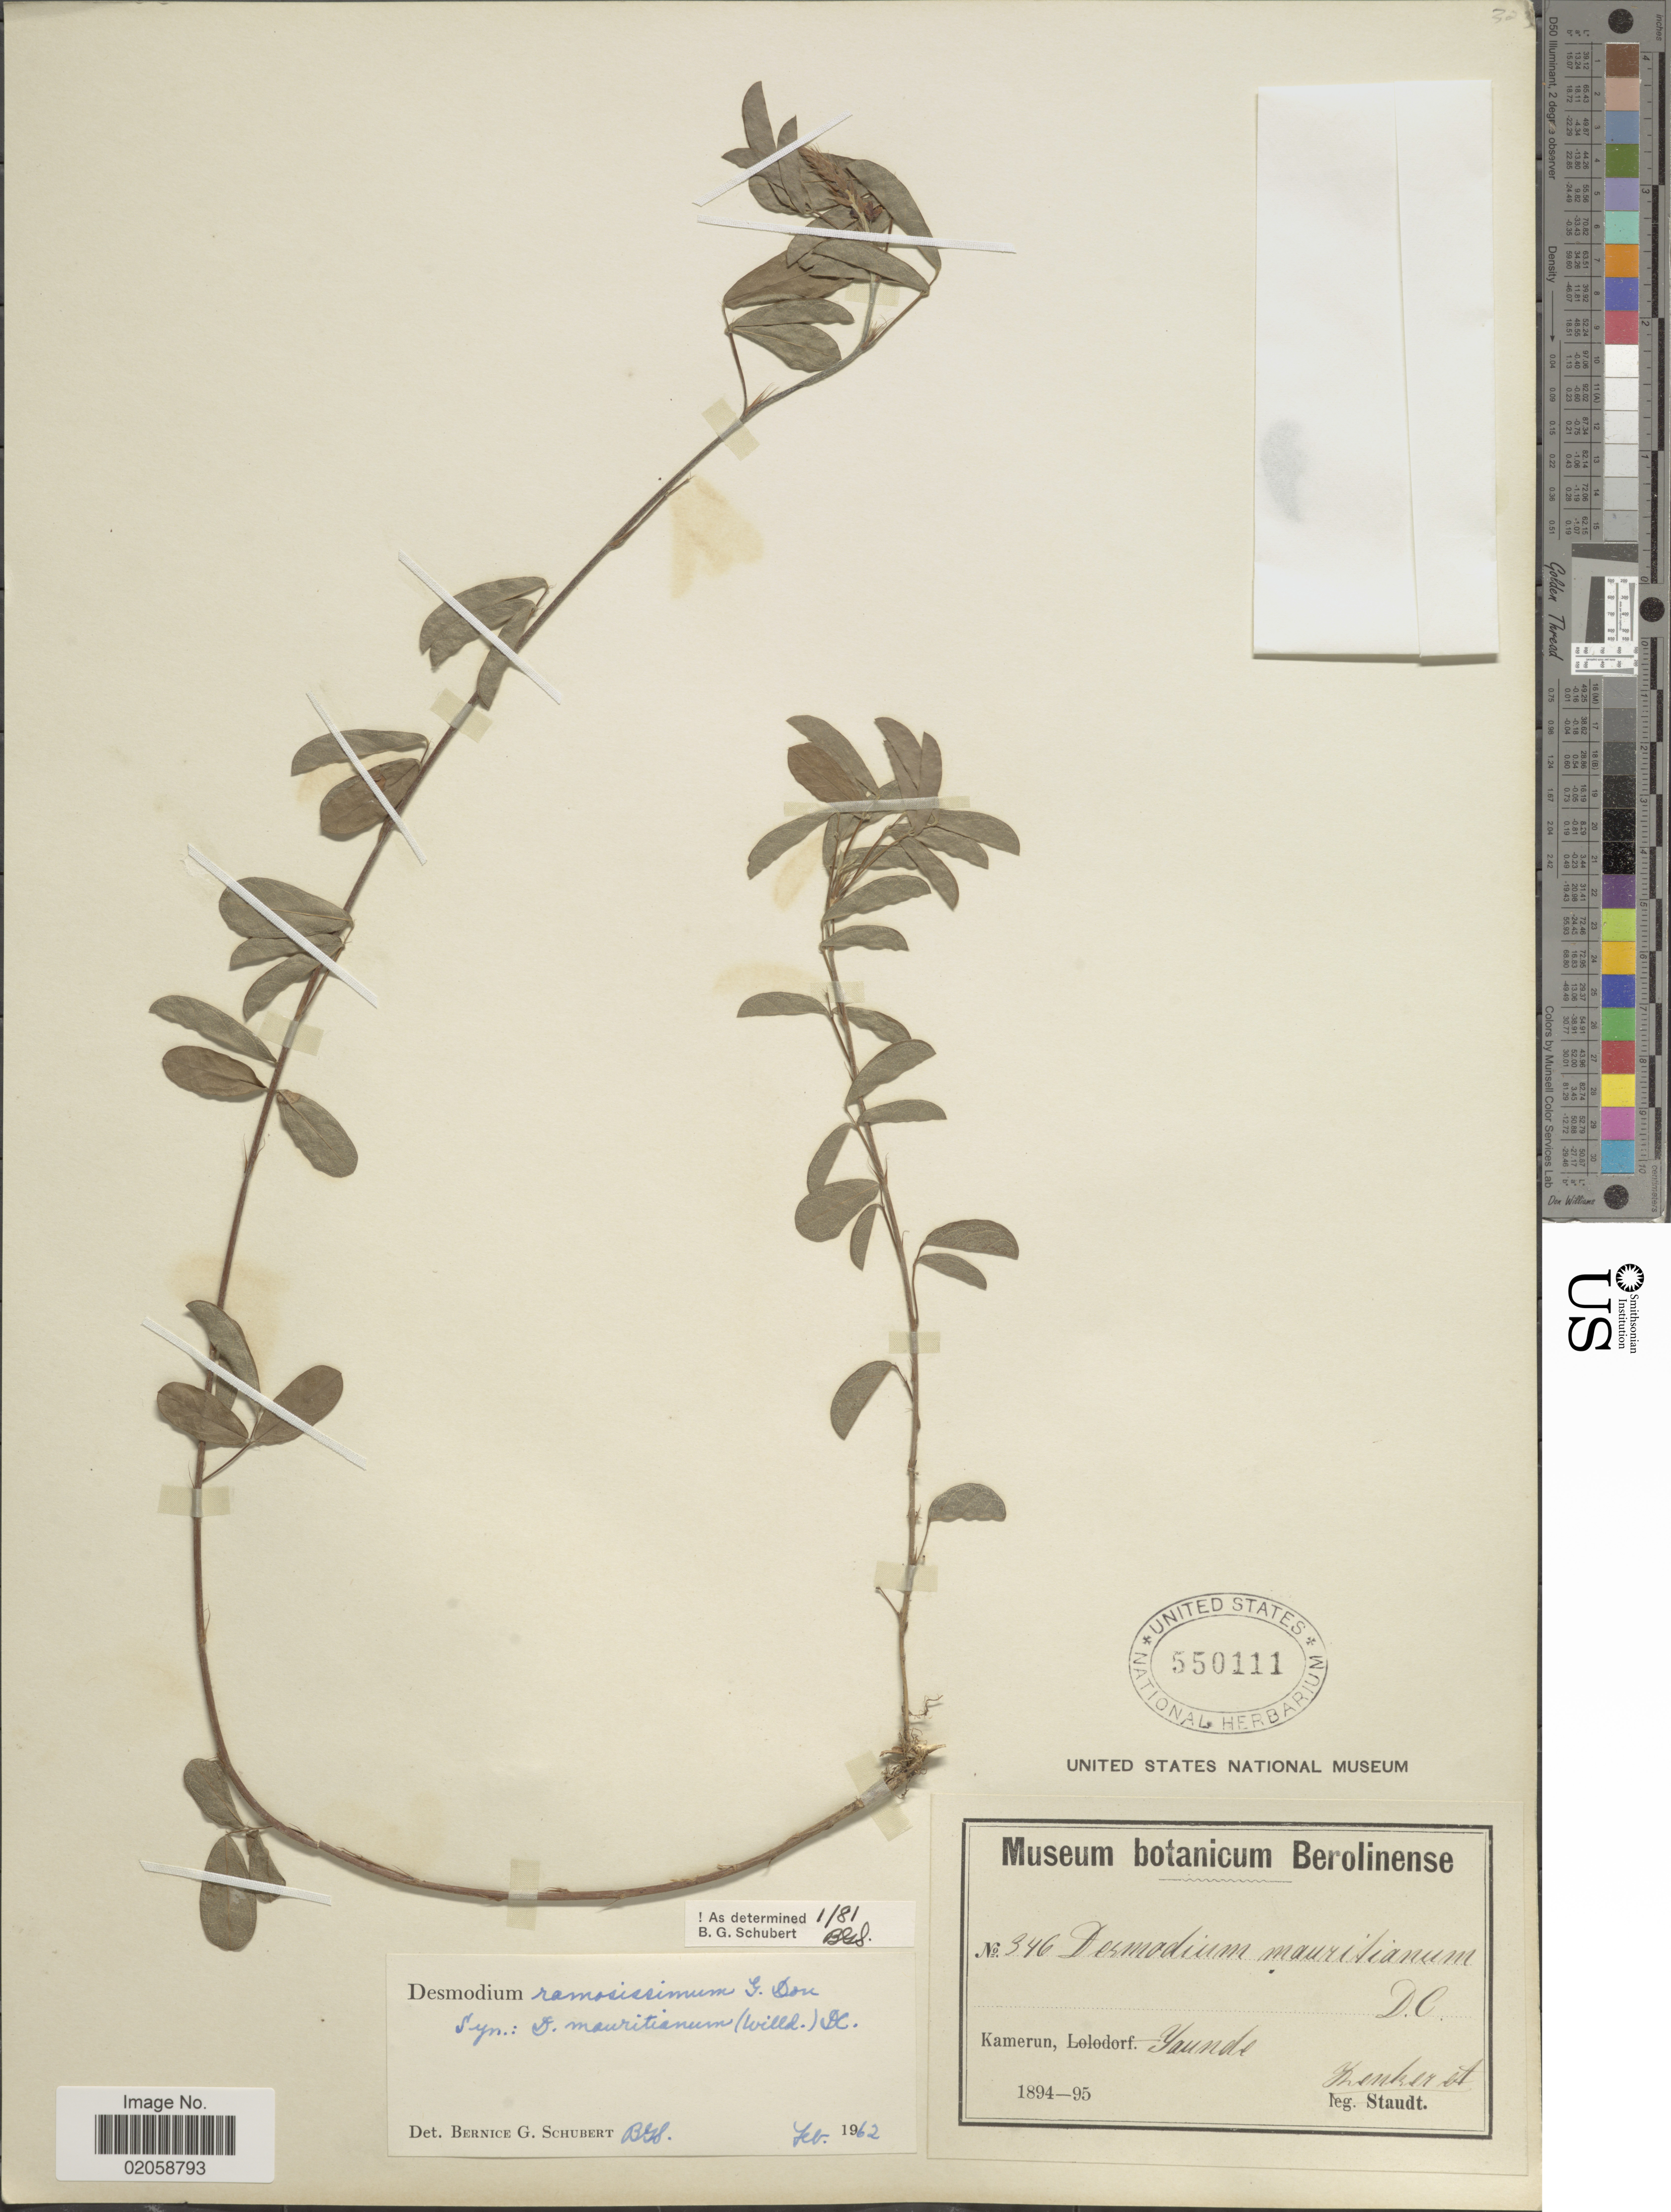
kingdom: Plantae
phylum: Tracheophyta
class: Magnoliopsida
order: Fabales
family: Fabaceae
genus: Grona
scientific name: Grona ramosissima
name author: (G. Don) H. Ohashi & K. Ohashi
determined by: Strong, Mark T., (BOT), Smithsonian Institution - National Museum of Natural History (UNITED STATES)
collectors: Zenker, -- & -. Staudt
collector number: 346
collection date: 1894/1895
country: Cameroon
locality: Kamerun, Yaunde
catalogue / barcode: US 550111